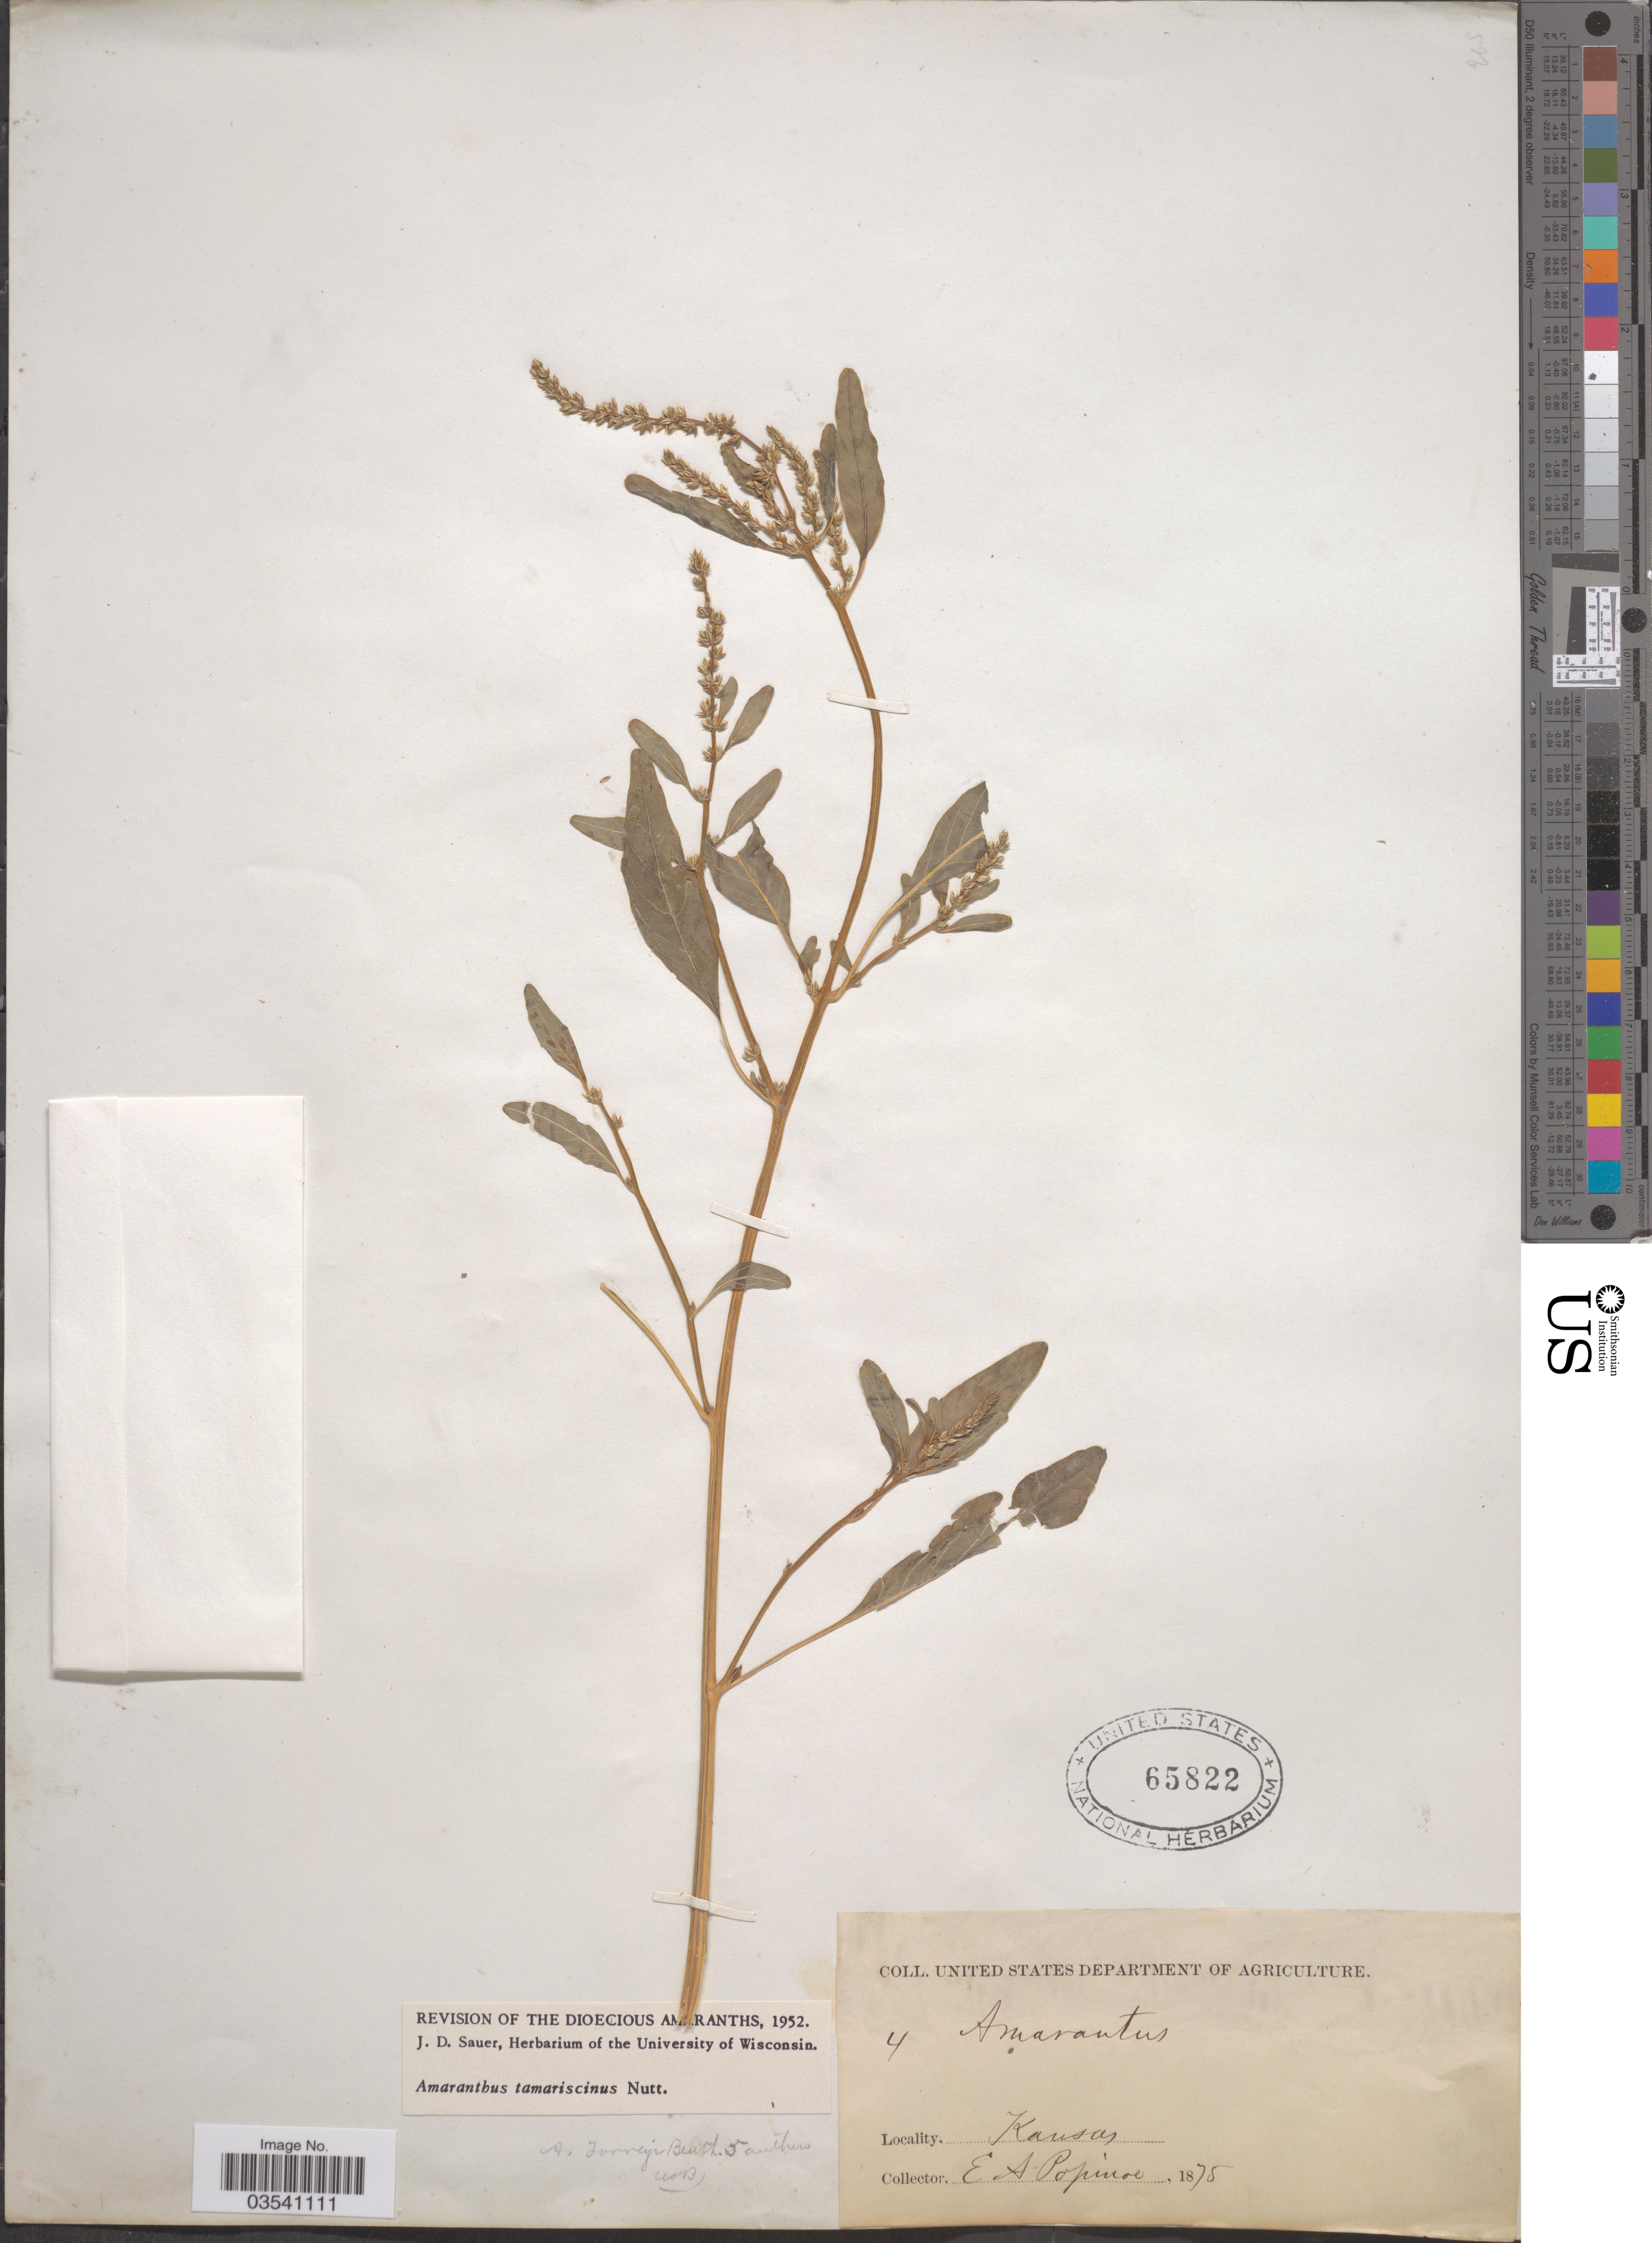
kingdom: Plantae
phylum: Tracheophyta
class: Magnoliopsida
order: Caryophyllales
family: Amaranthaceae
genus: Amaranthus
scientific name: Amaranthus tamariscinus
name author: Nutt.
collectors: E. A. Popenoe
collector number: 4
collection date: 1875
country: United States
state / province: Kansas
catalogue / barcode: US 65822